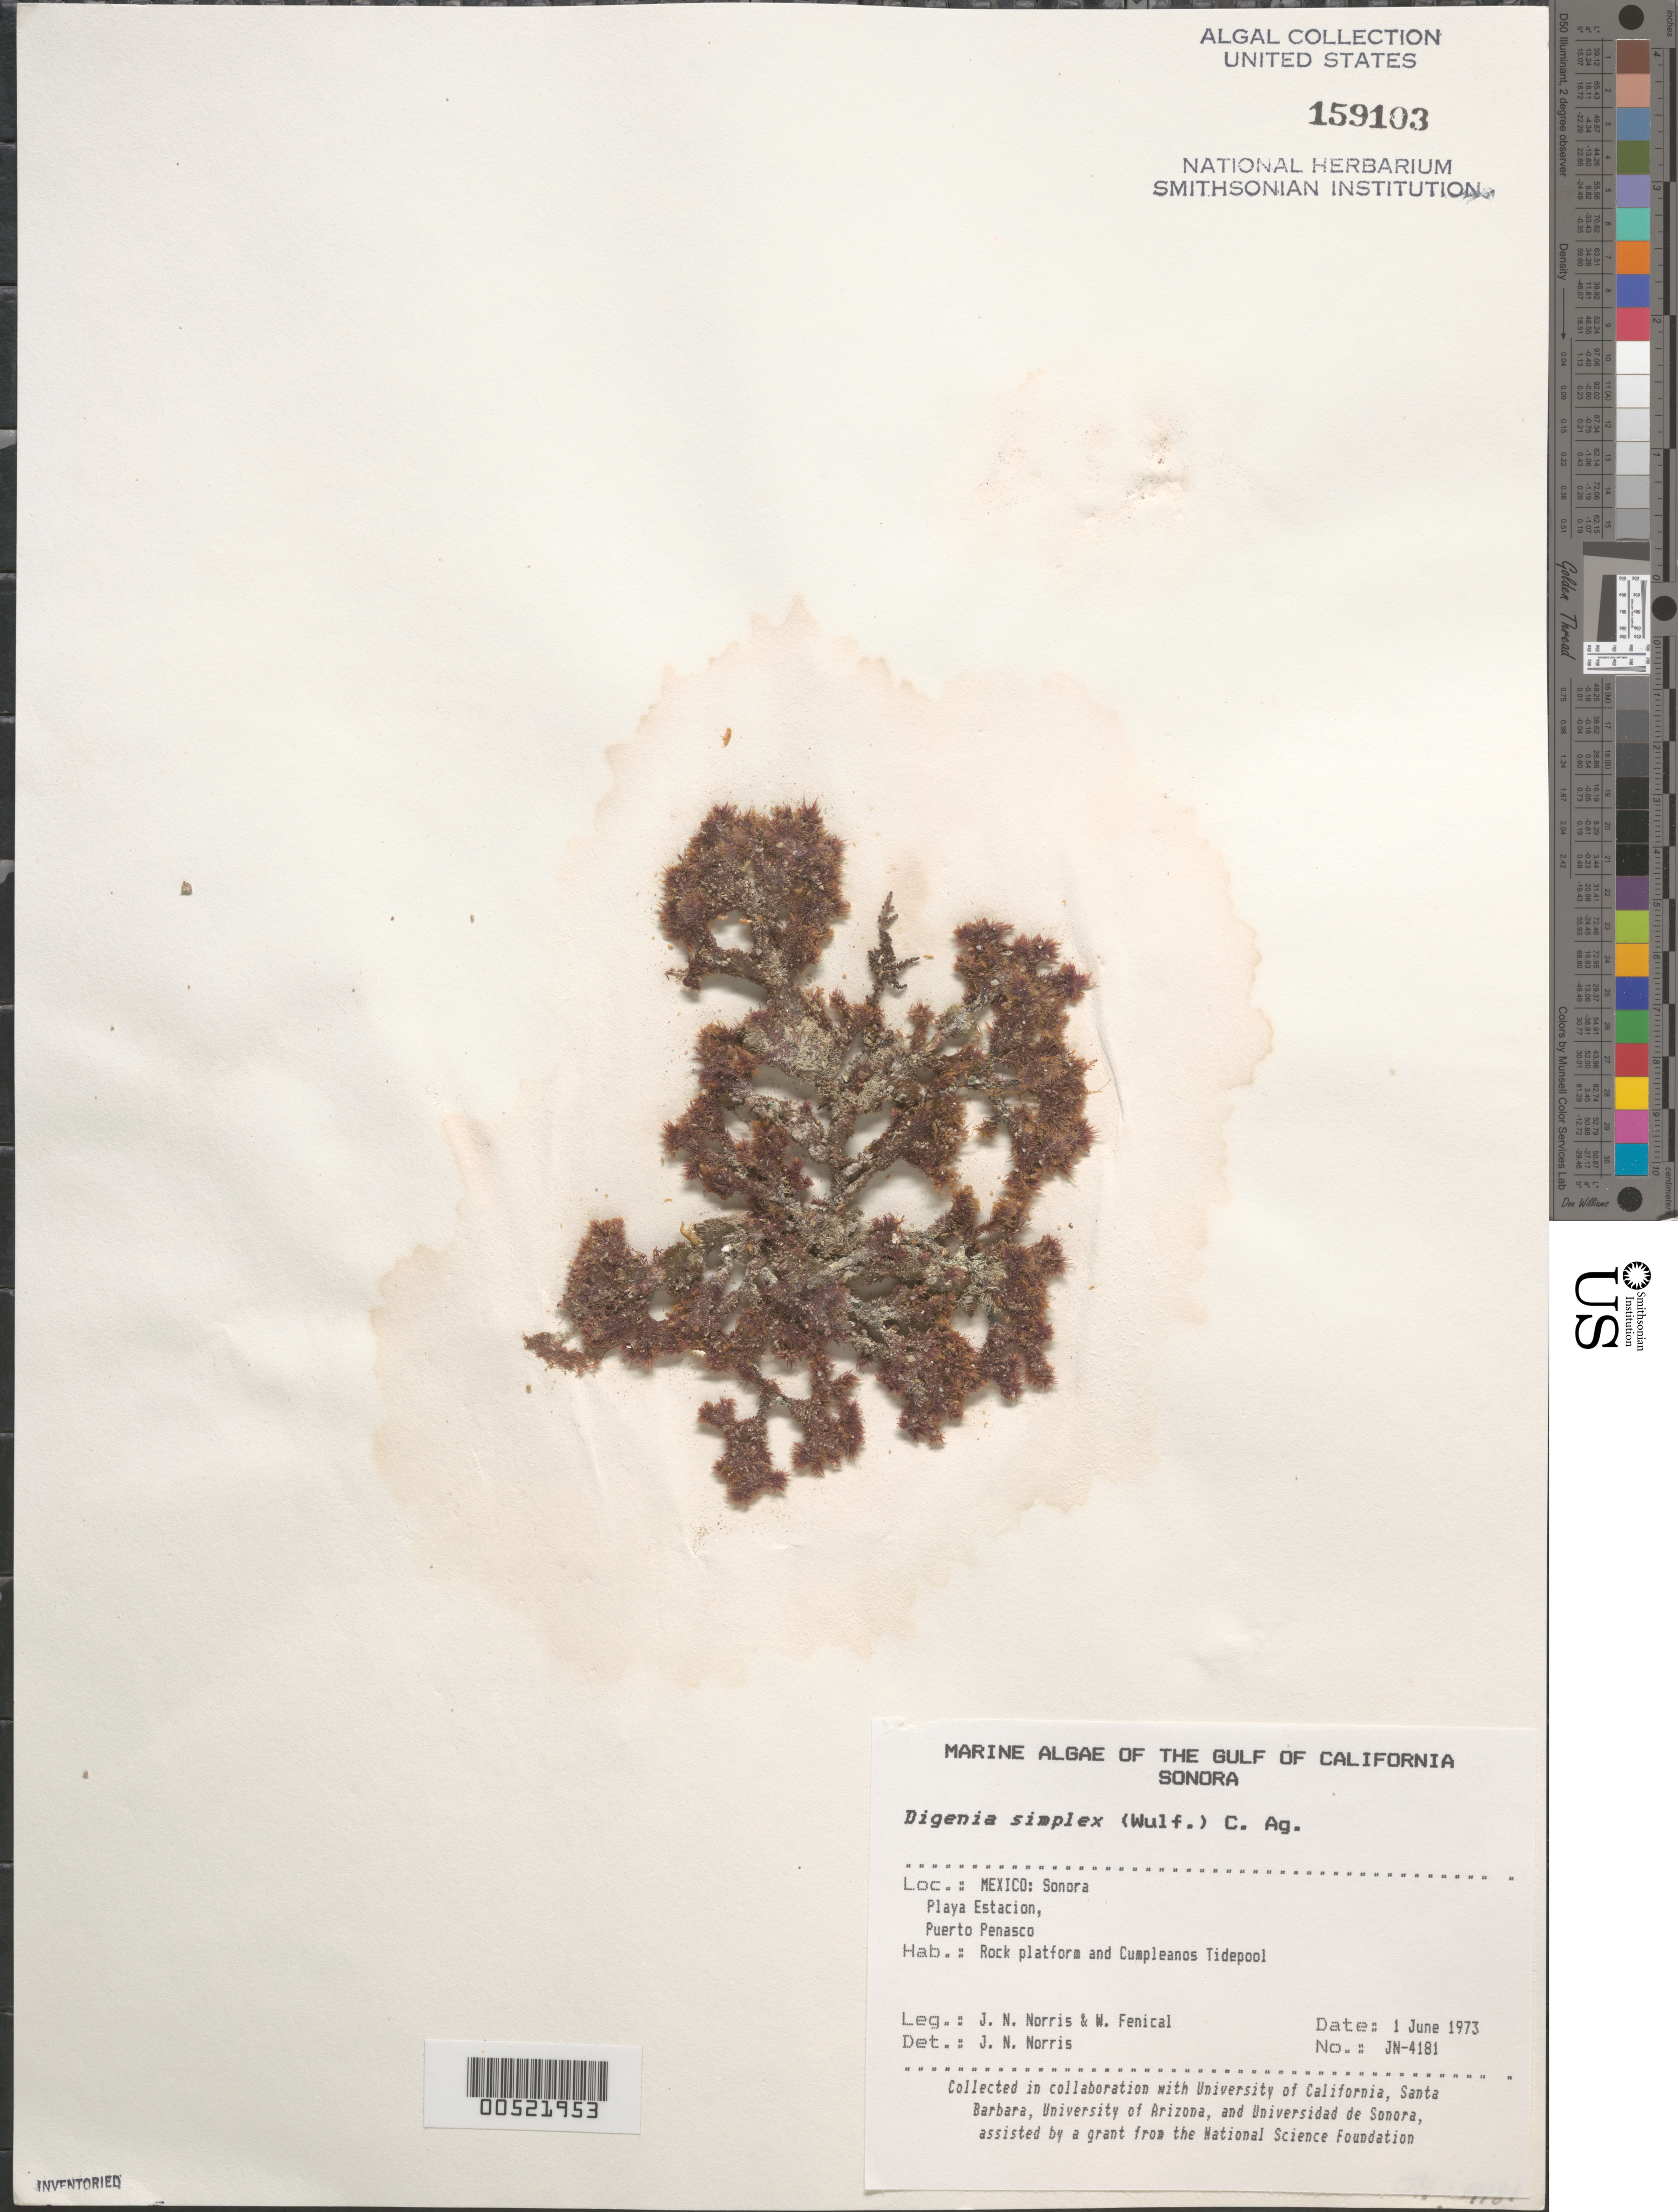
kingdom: Plantae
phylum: Rhodophyta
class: Florideophyceae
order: Ceramiales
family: Rhodomelaceae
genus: Digenea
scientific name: Digenea simplex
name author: (Wulfen) C. Agardh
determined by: Norris, James N.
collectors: J. N. Norris & W. Fenical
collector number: JN-4181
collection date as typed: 01 Jun 1973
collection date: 1973-06-01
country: Mexico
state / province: Sonora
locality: Playa Estacion, Puerto Penasco, Cumpleanos Tide Pool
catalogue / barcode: US 159103